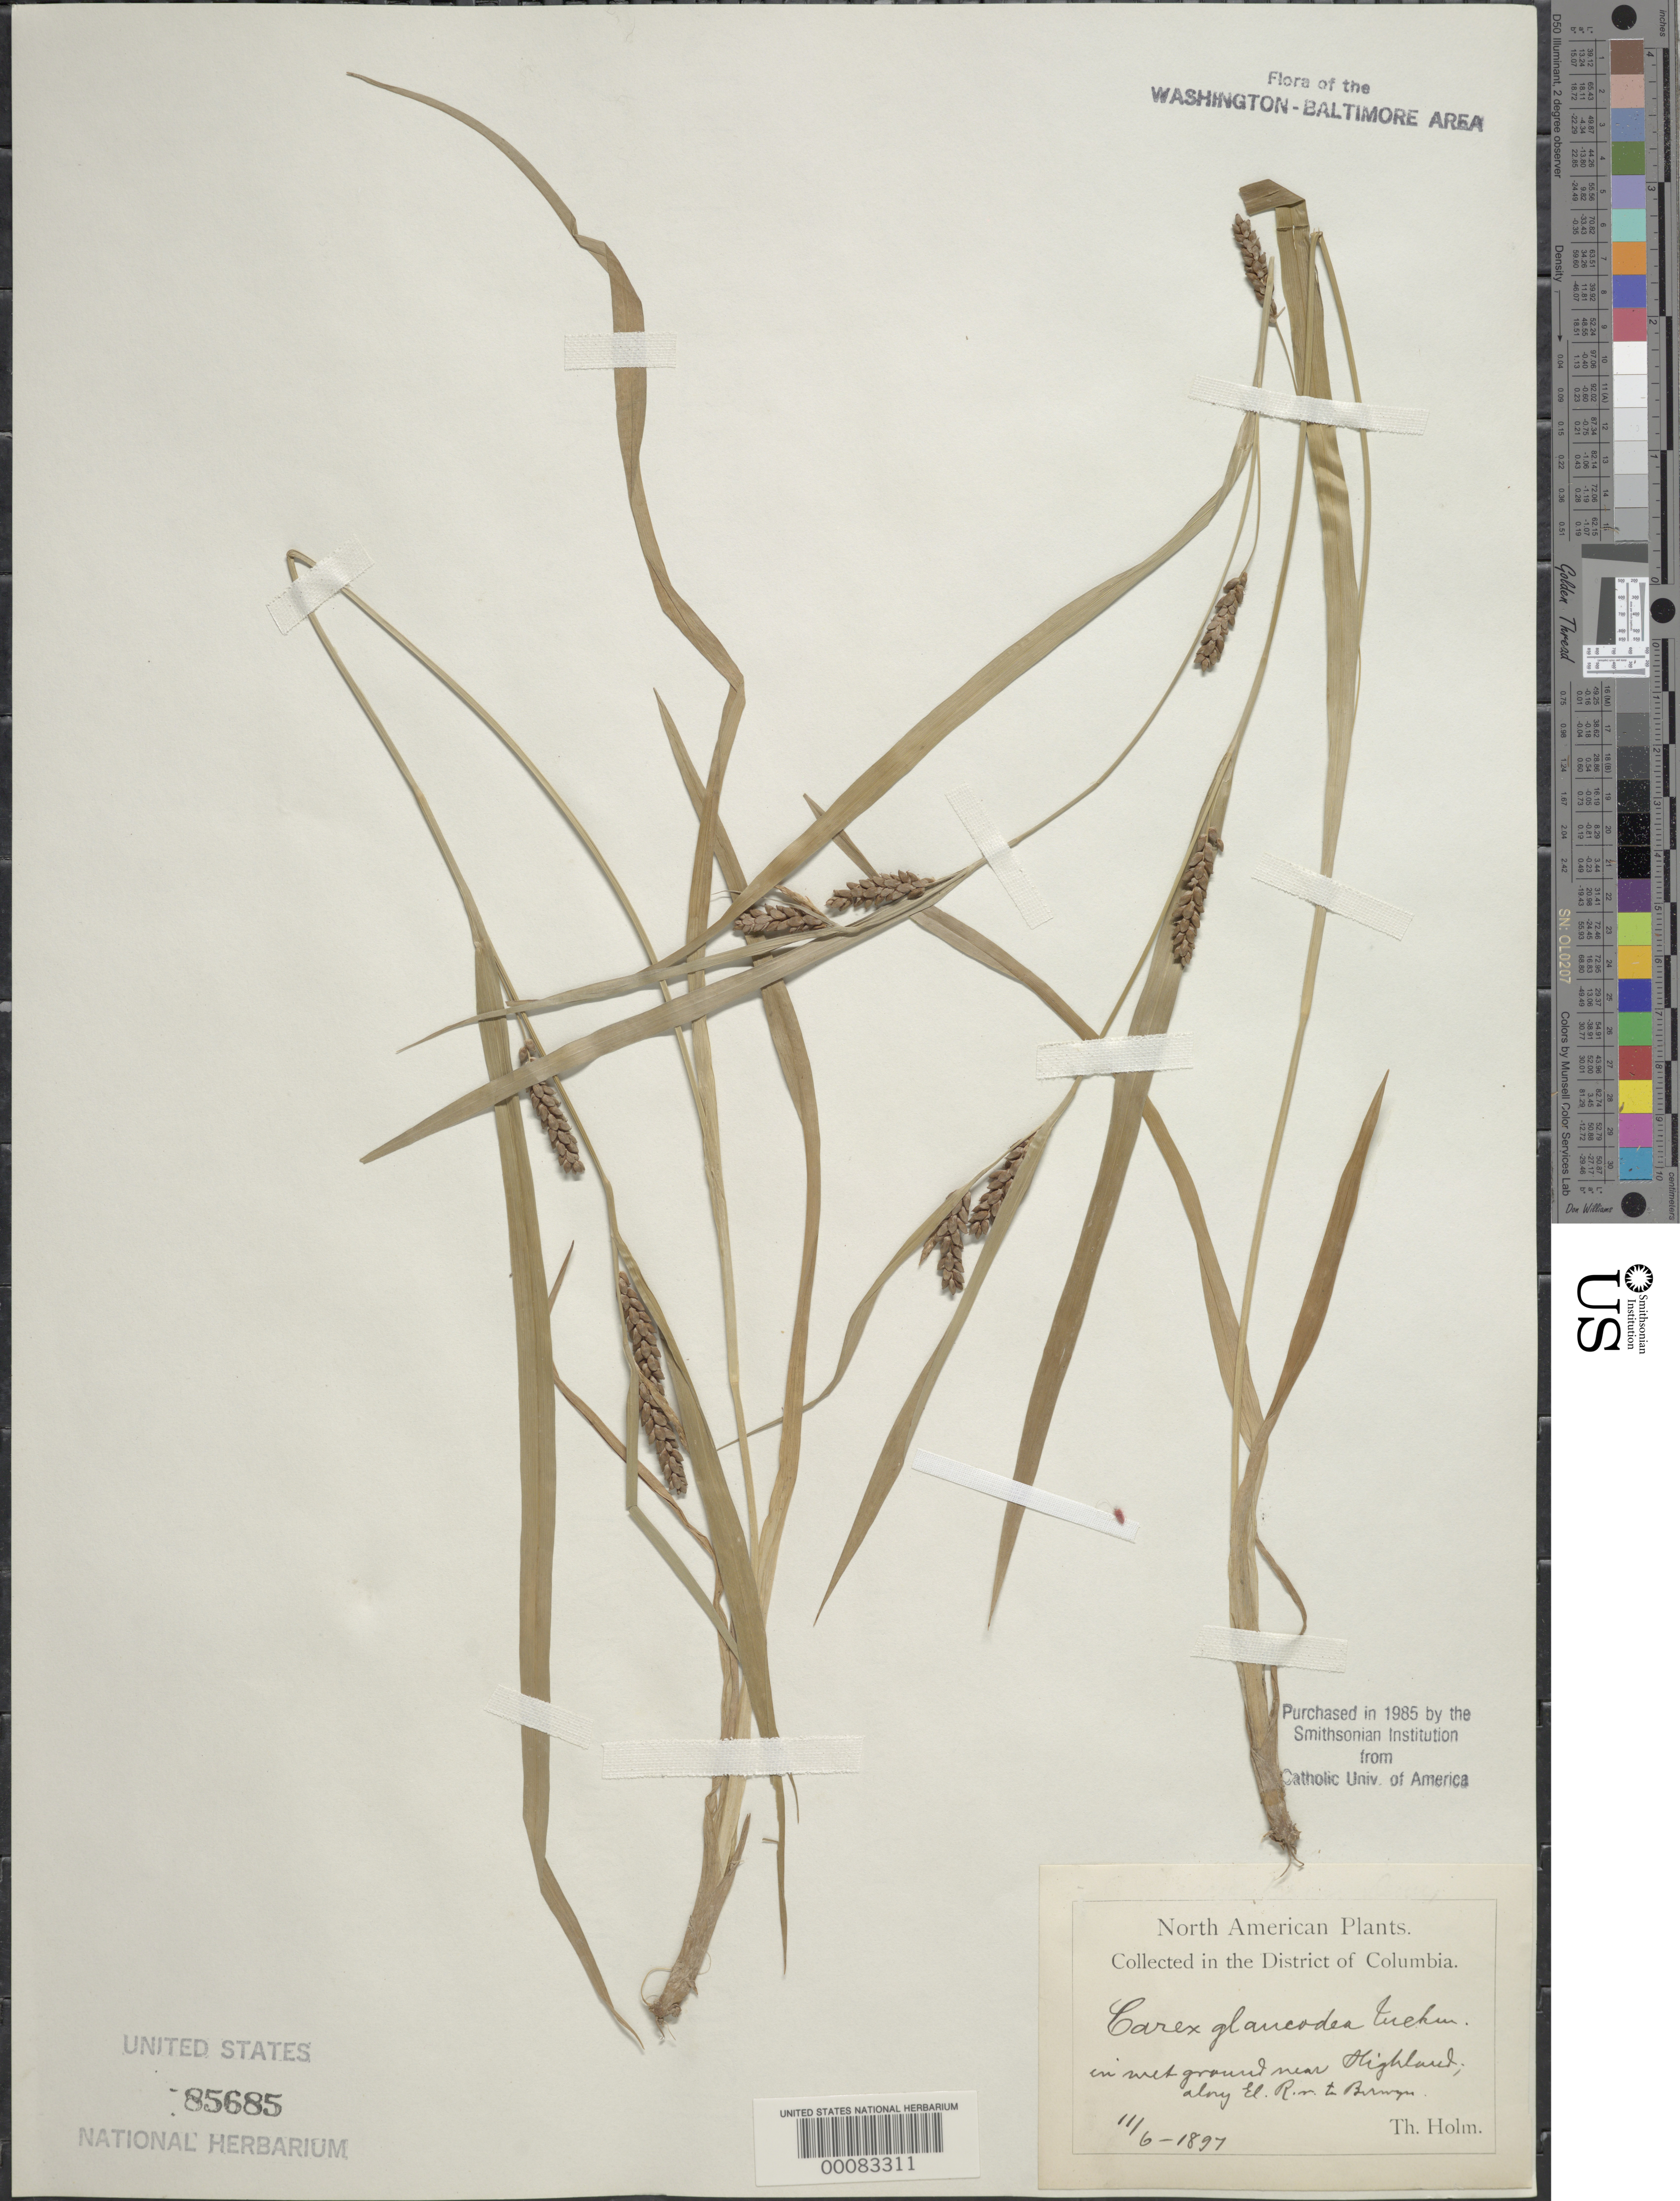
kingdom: Plantae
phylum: Tracheophyta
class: Liliopsida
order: Poales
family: Cyperaceae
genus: Carex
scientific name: Carex glaucodea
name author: Tuck. ex Olney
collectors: T. Holm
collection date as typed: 11 Jun 1897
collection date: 1897-06-11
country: United States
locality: Near Highland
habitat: Wet ground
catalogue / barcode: US 85685